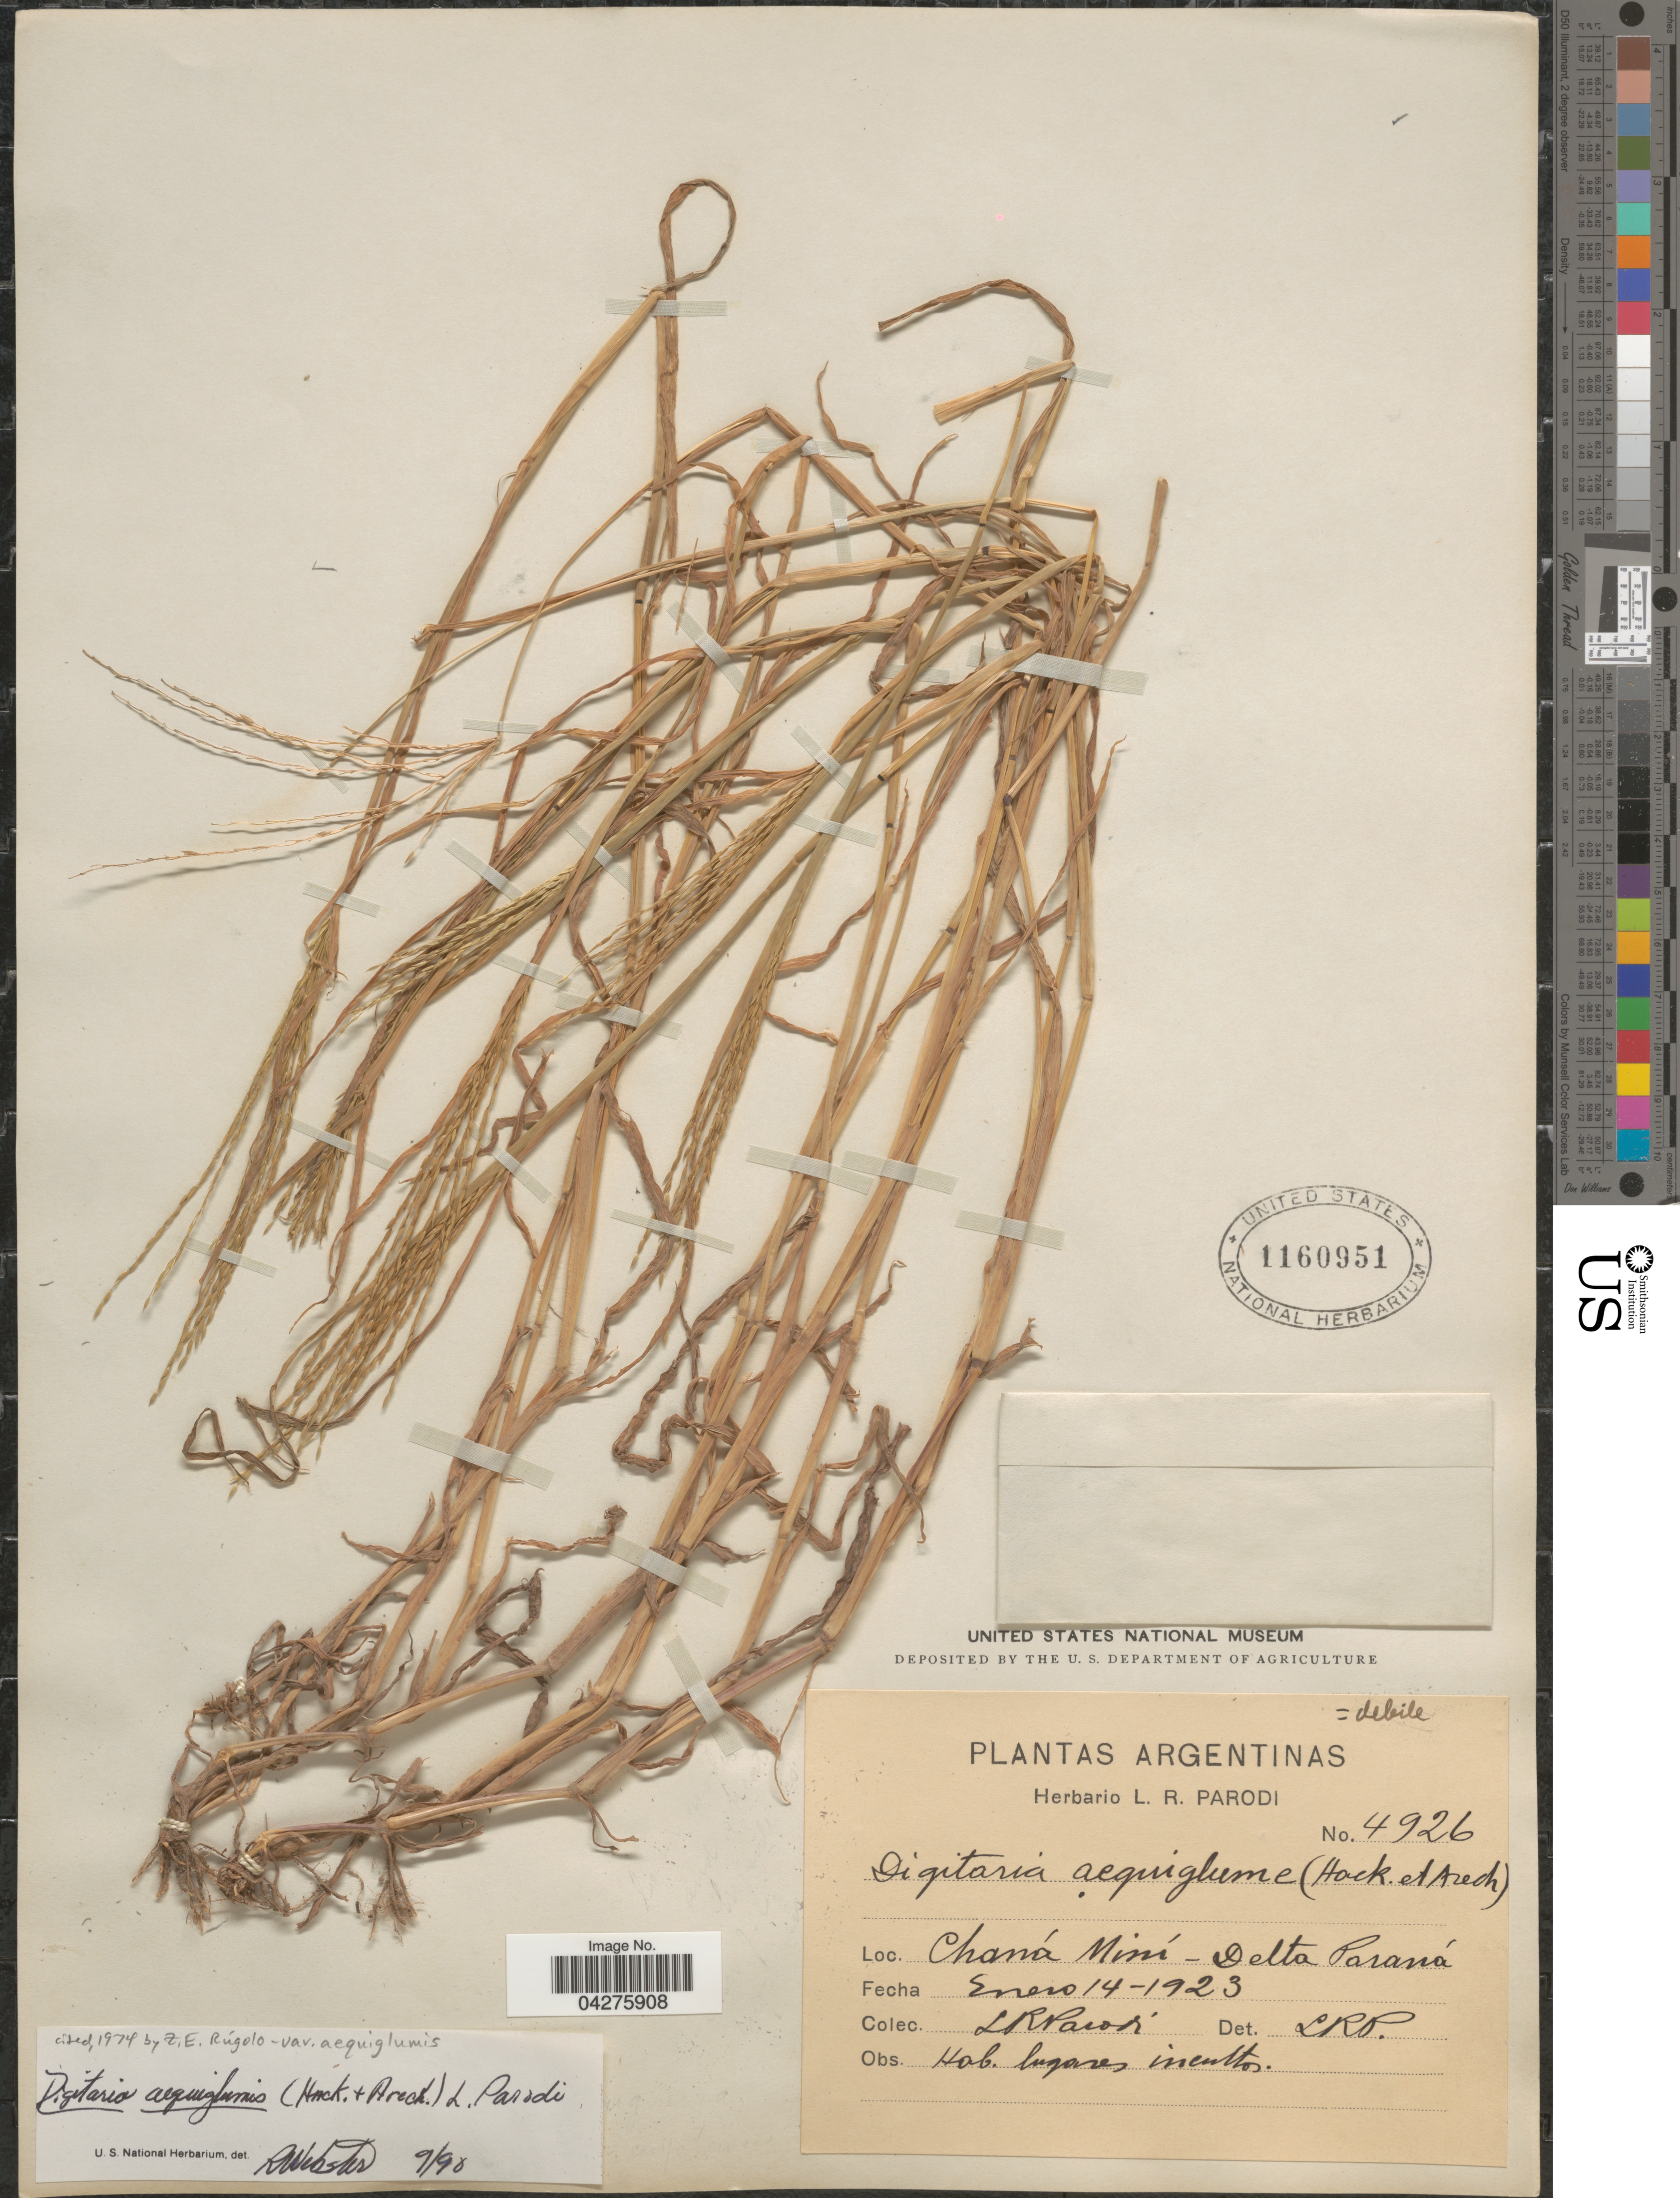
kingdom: Plantae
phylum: Tracheophyta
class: Liliopsida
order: Poales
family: Poaceae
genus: Digitaria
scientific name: Digitaria aequiglumis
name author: (Hack. & Arechav.) Parodi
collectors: L. R. Parodi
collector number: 4926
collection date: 1923-01-14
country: Argentina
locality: Chaná Miní - Delta Paraná.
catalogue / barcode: US 1160951